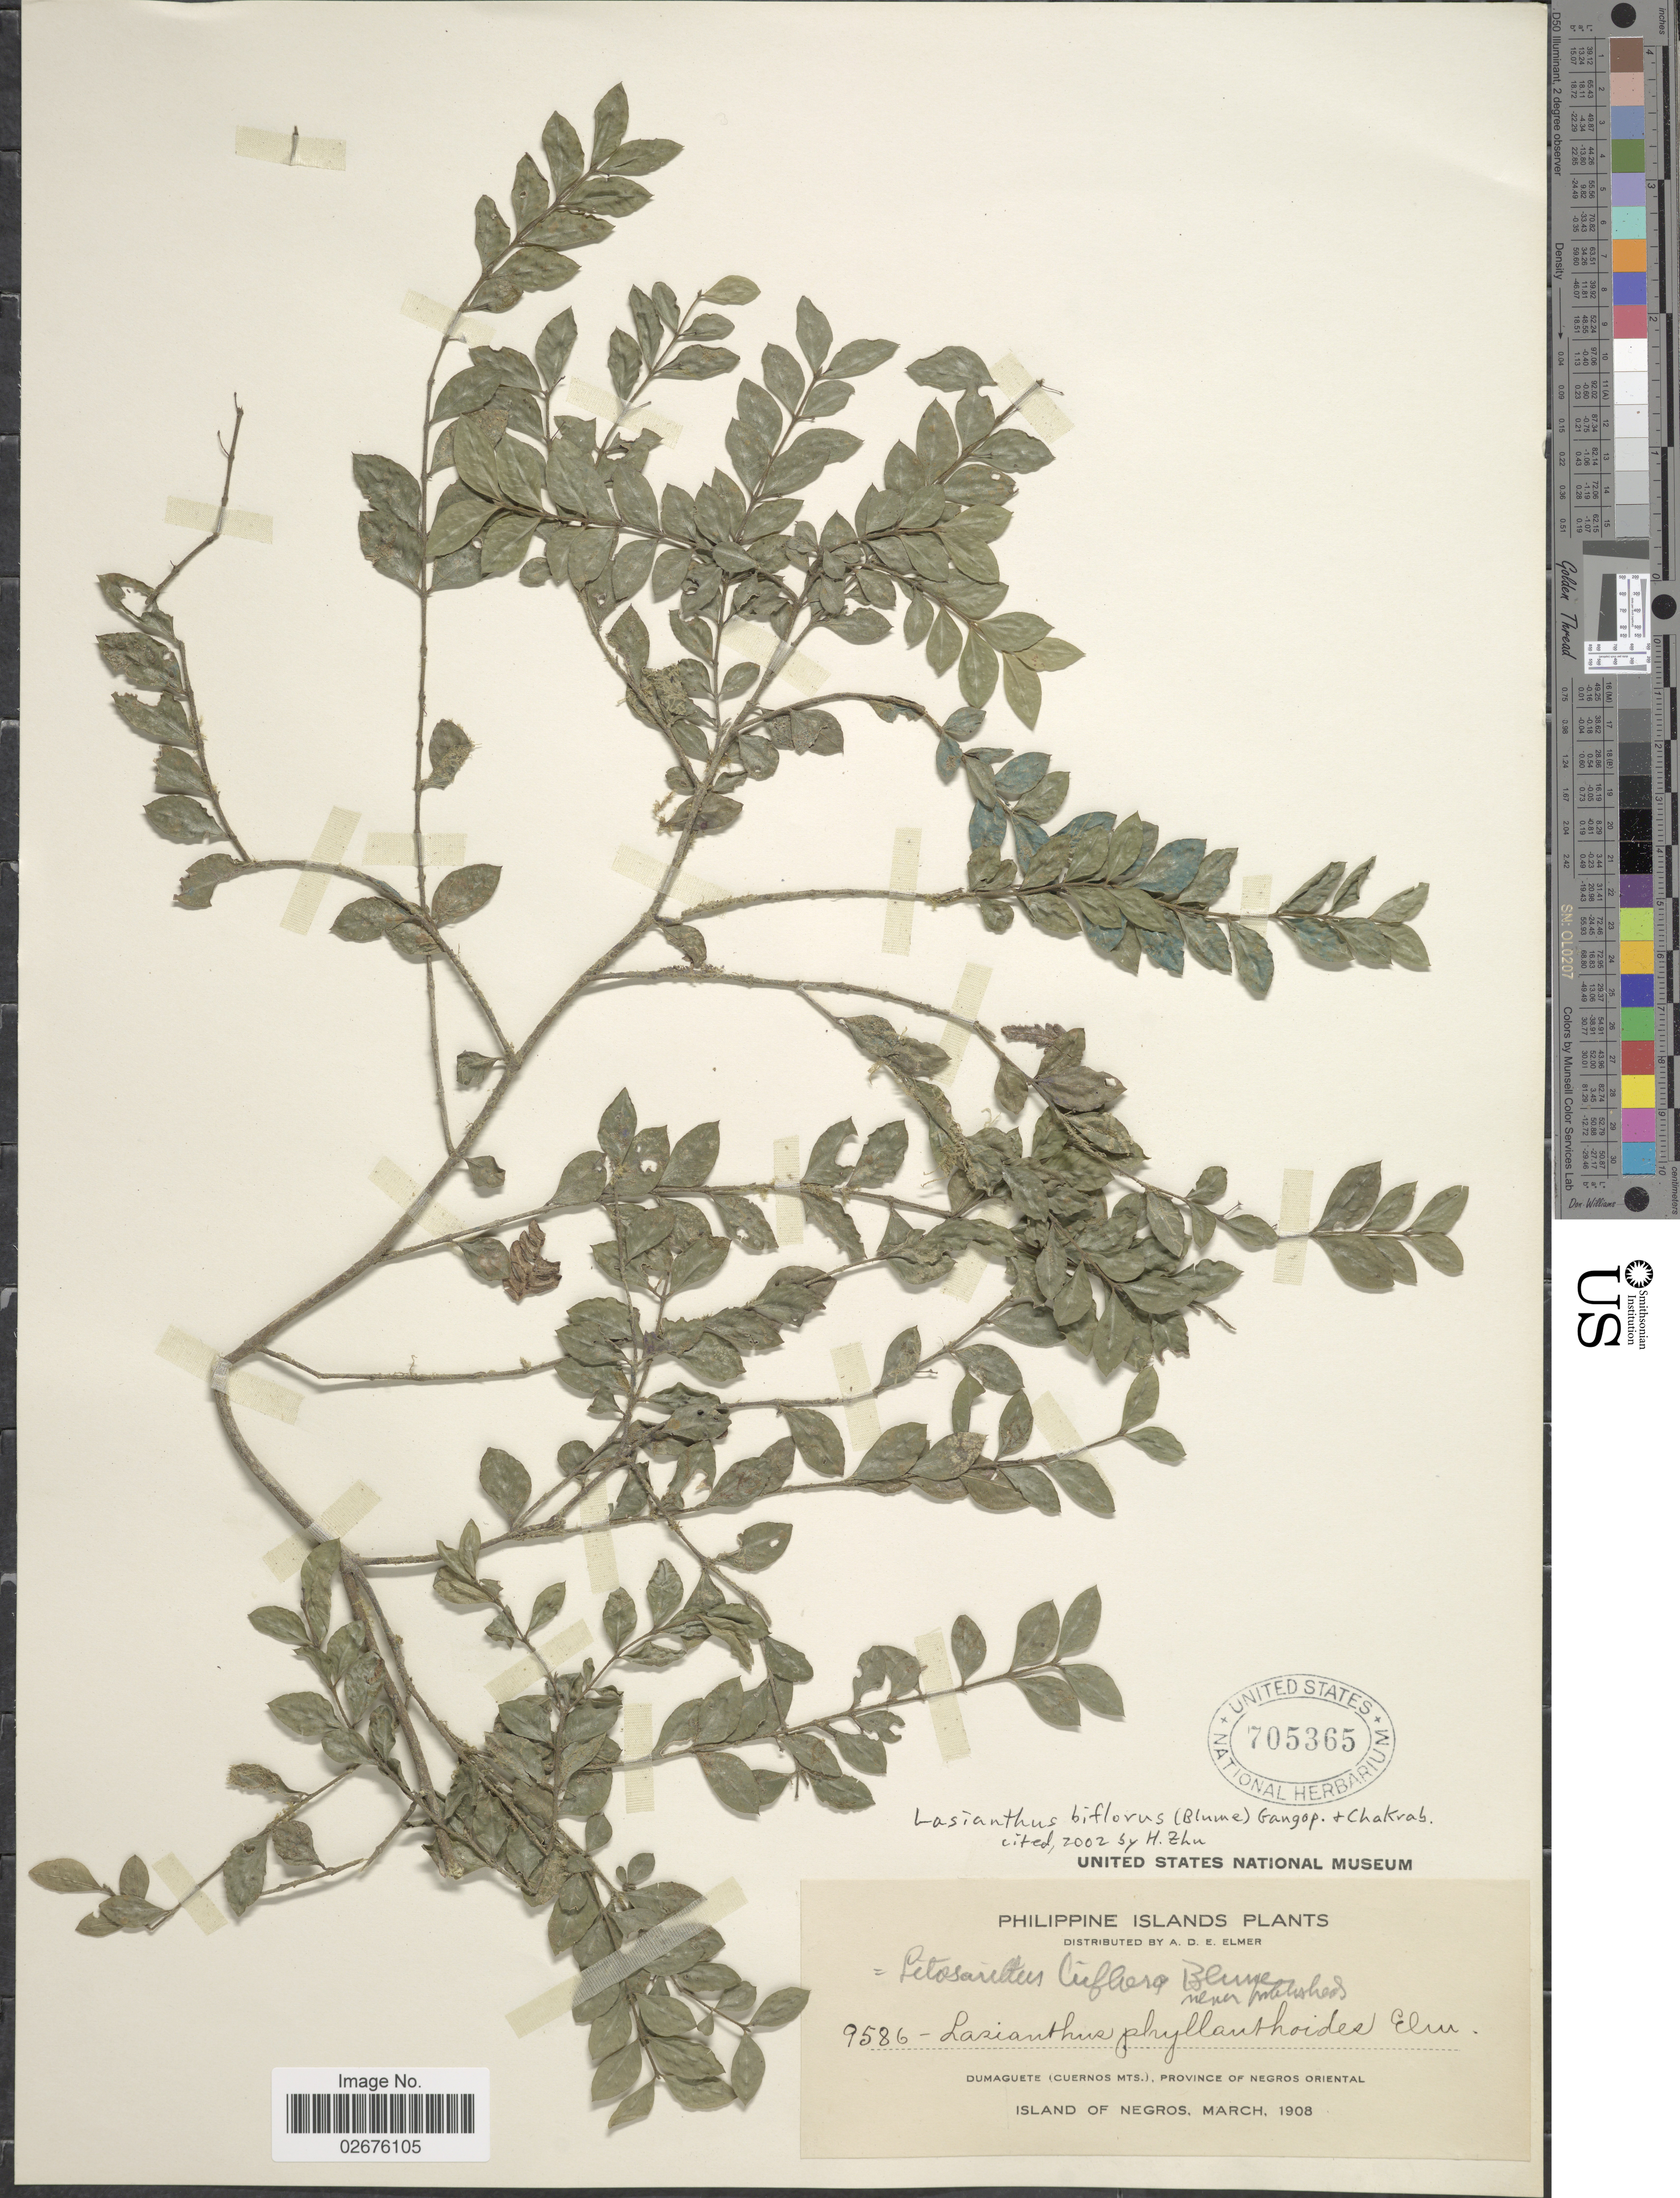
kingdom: Plantae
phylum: Tracheophyta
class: Magnoliopsida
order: Gentianales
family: Rubiaceae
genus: Lasianthus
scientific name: Lasianthus biflorus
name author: (Blume) M. Gangop. & Chakrabarty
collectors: A. D. E. Elmer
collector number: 9586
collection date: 1908-03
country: Philippines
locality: Philippine Islands. Dumaguete (Cuernos Mts.), Province of Negros Oriental. Island of Negros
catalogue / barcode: US 705365